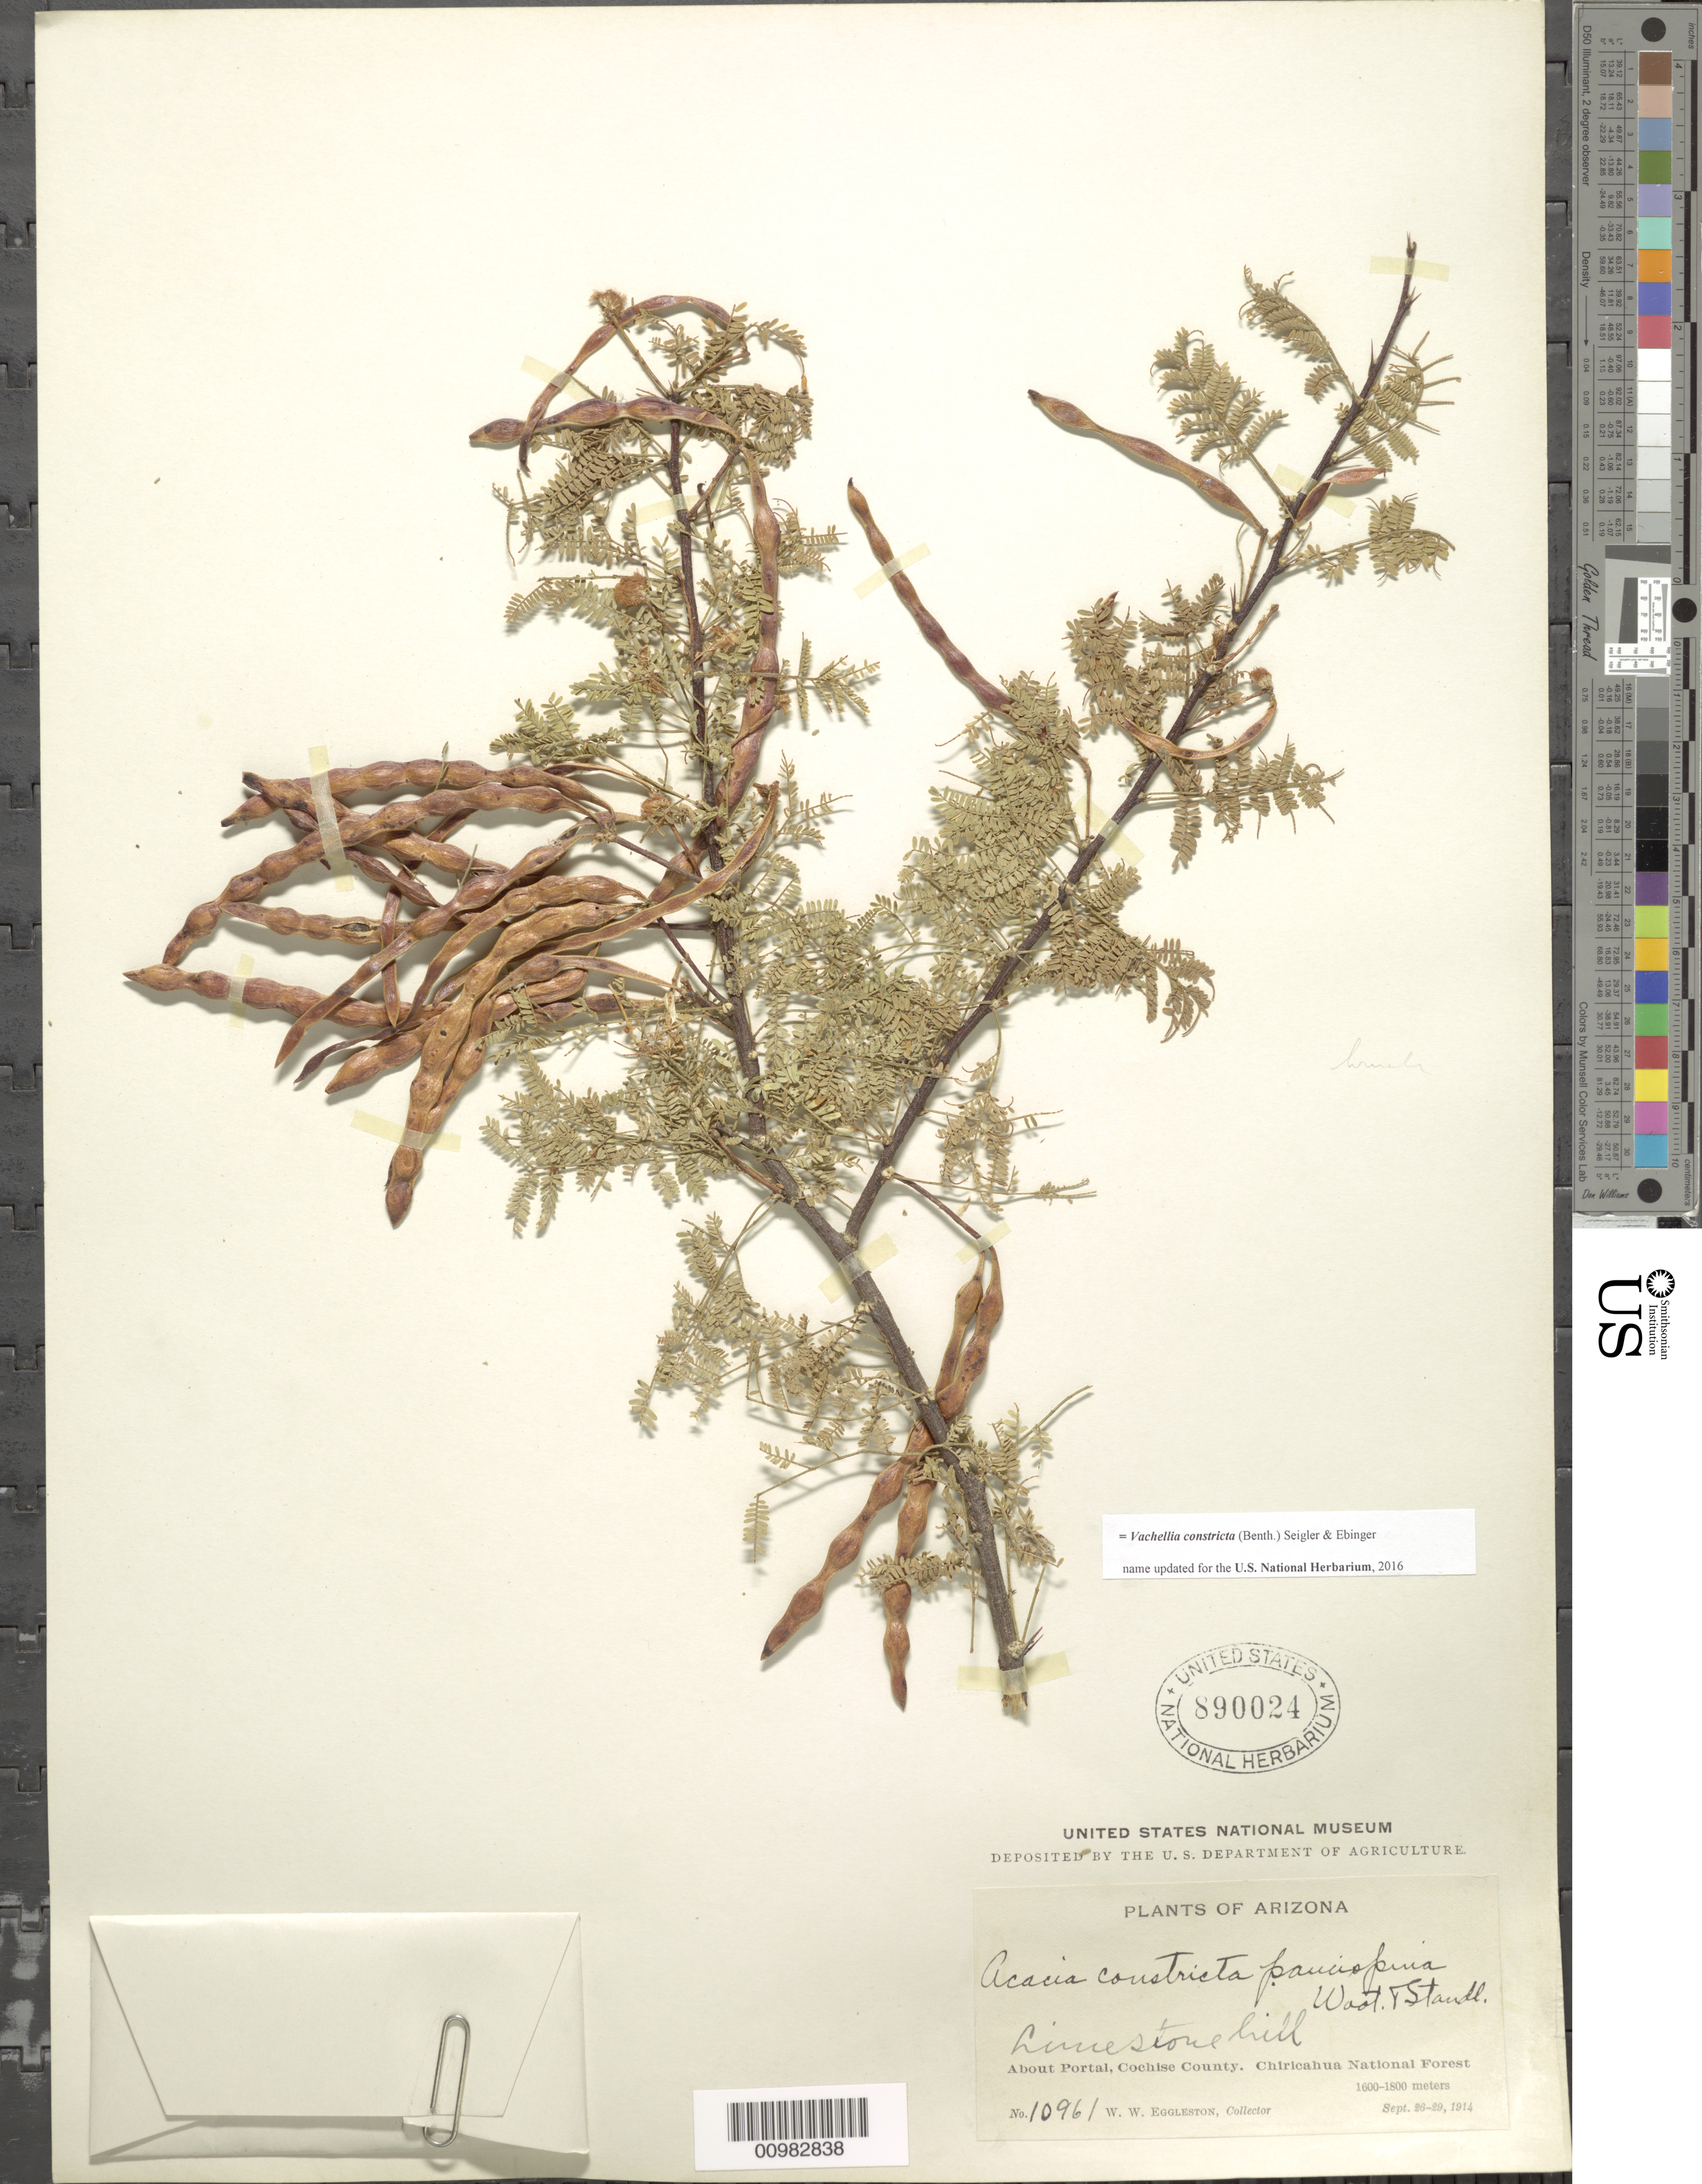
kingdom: Plantae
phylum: Tracheophyta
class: Magnoliopsida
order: Fabales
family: Fabaceae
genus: Vachellia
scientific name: Vachellia constricta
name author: (Benth.) Seigler & Ebinger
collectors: W. W. Eggleston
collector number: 10961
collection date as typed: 26 Sep 1914 to 29 Sep 1914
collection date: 1914-09-26/1914-09-29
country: United States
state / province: Arizona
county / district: Cochise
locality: Limestone hill, about Portal, Chiricahua National Forest.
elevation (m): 1600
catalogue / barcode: US 890024